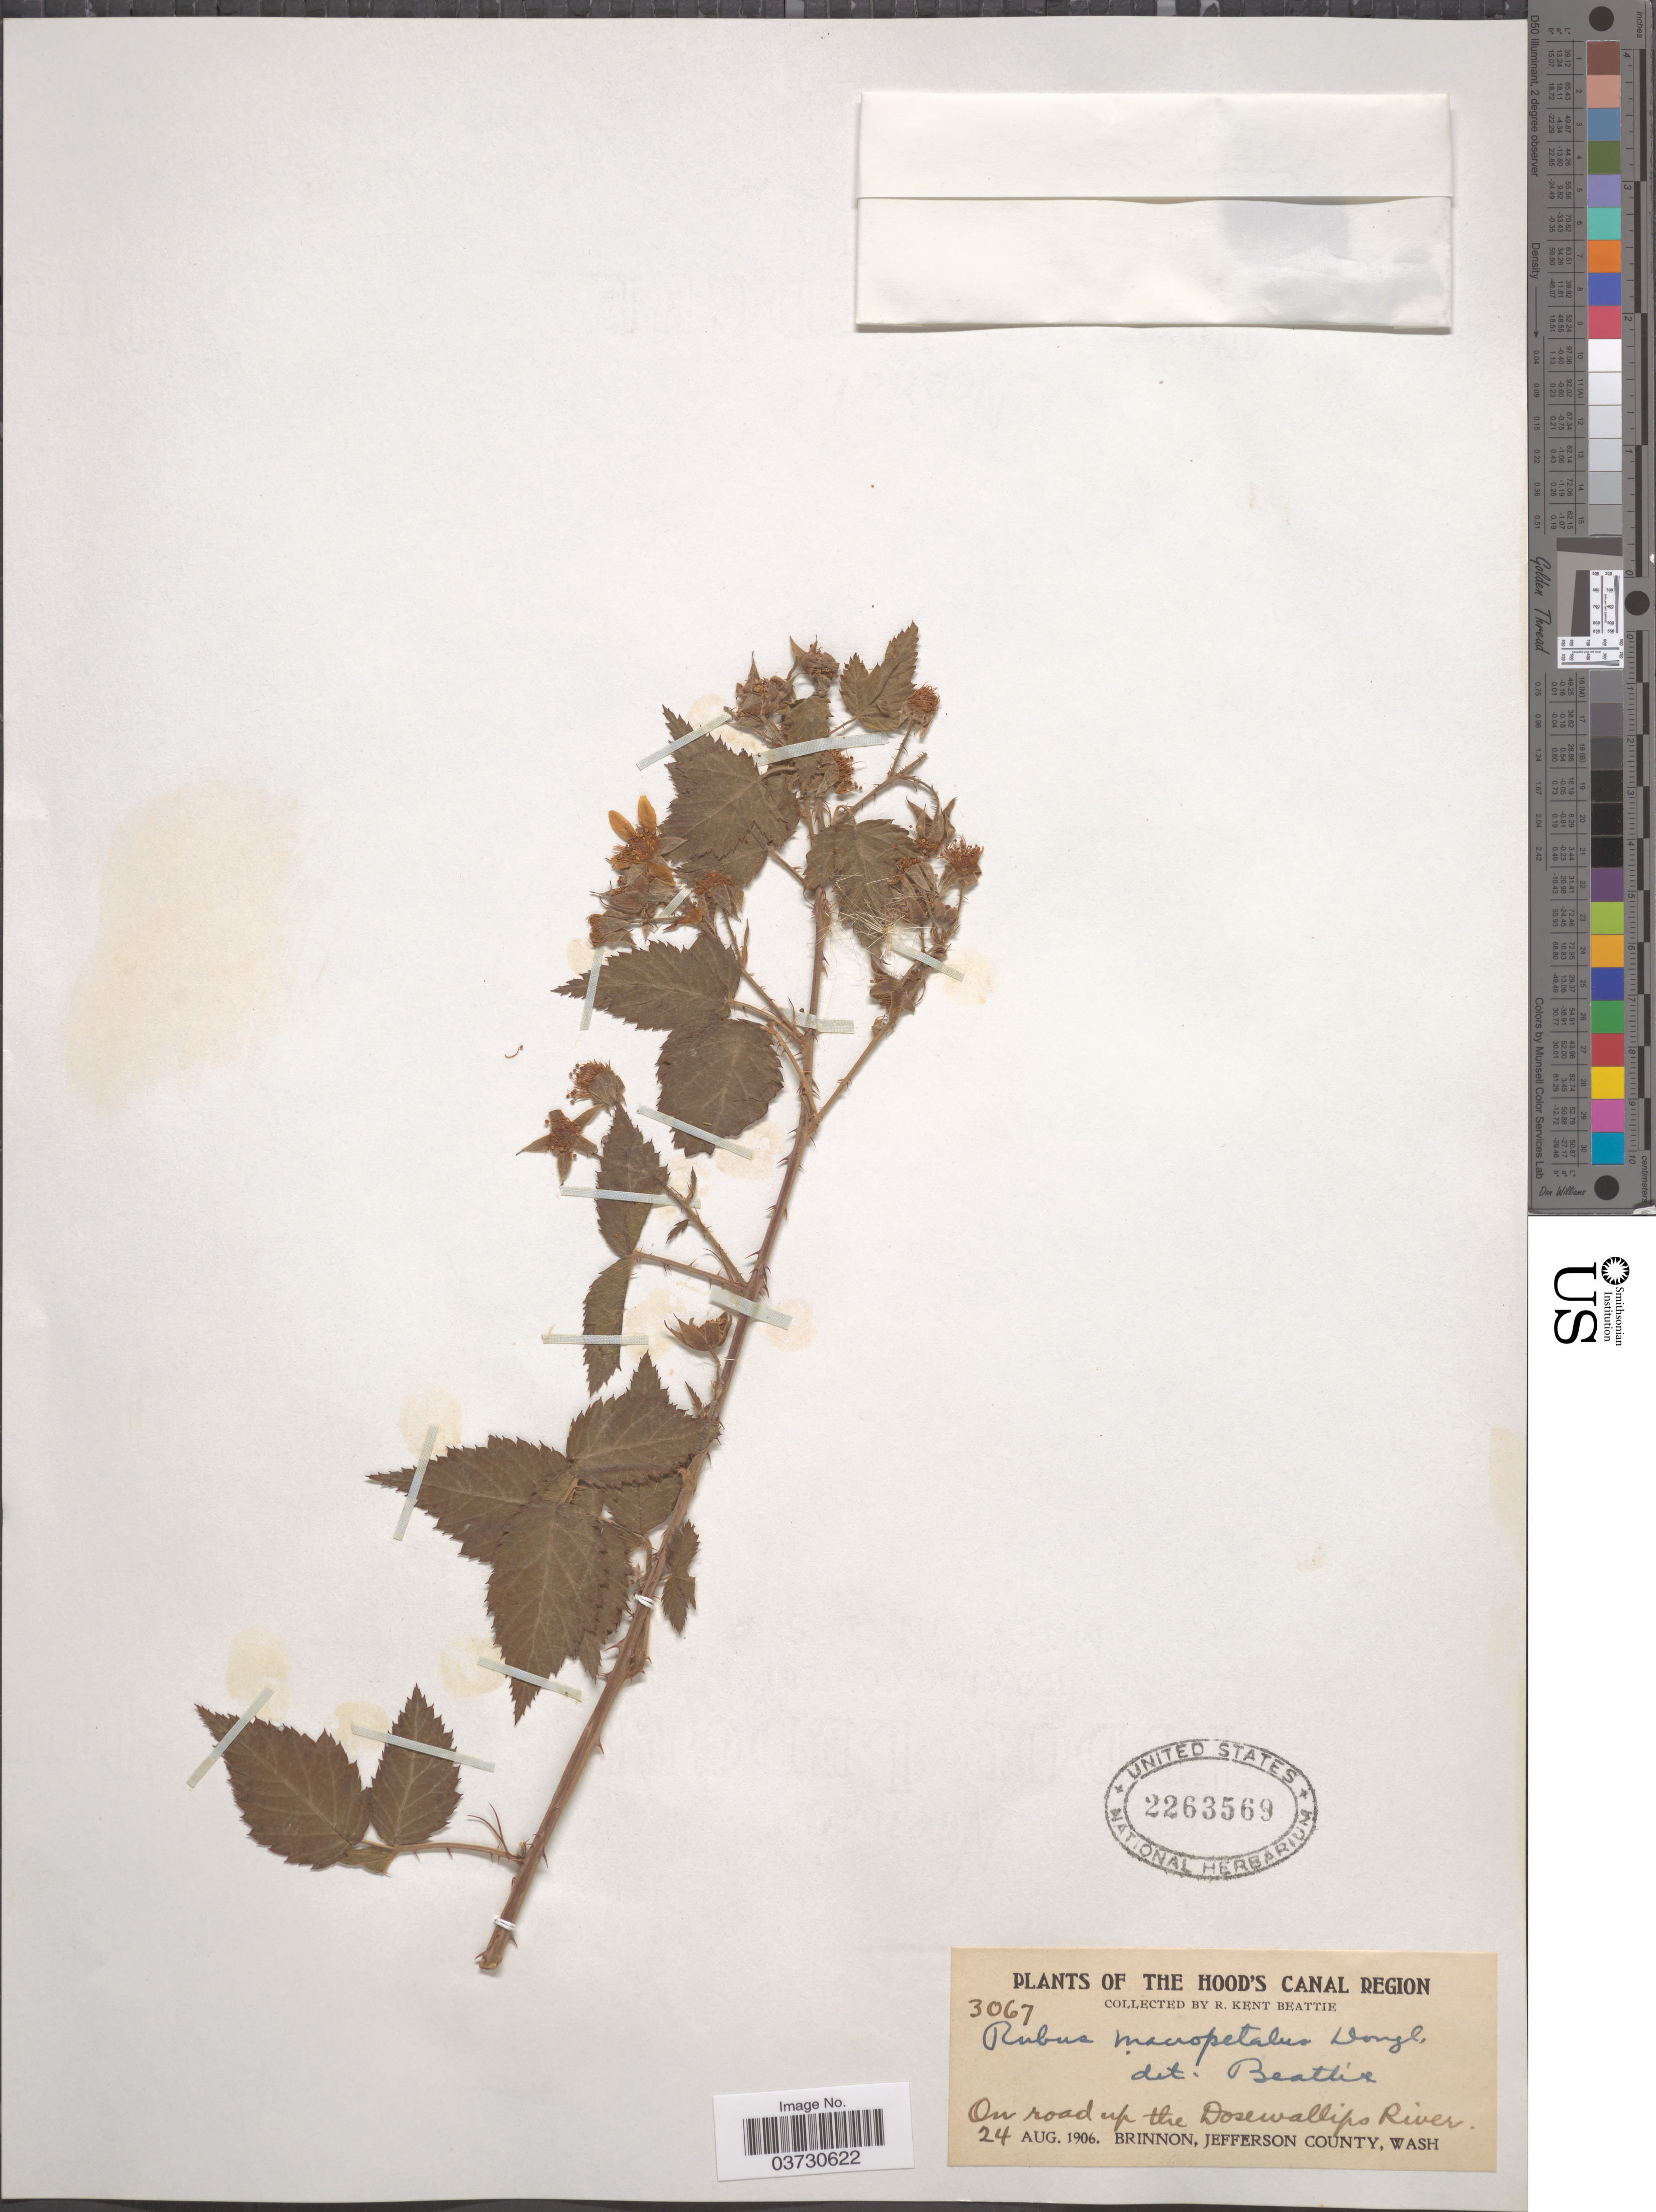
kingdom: Plantae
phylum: Tracheophyta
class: Magnoliopsida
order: Rosales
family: Rosaceae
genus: Rubus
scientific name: Rubus macropetalus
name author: Douglas ex Hook.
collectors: R. K. Beattie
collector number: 3067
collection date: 1906-08-24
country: United States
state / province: Washington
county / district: Jefferson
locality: Hood's Canal Region. On road up the Dosewallips River. Brinnon, Jefferson County.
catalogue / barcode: US 2263569